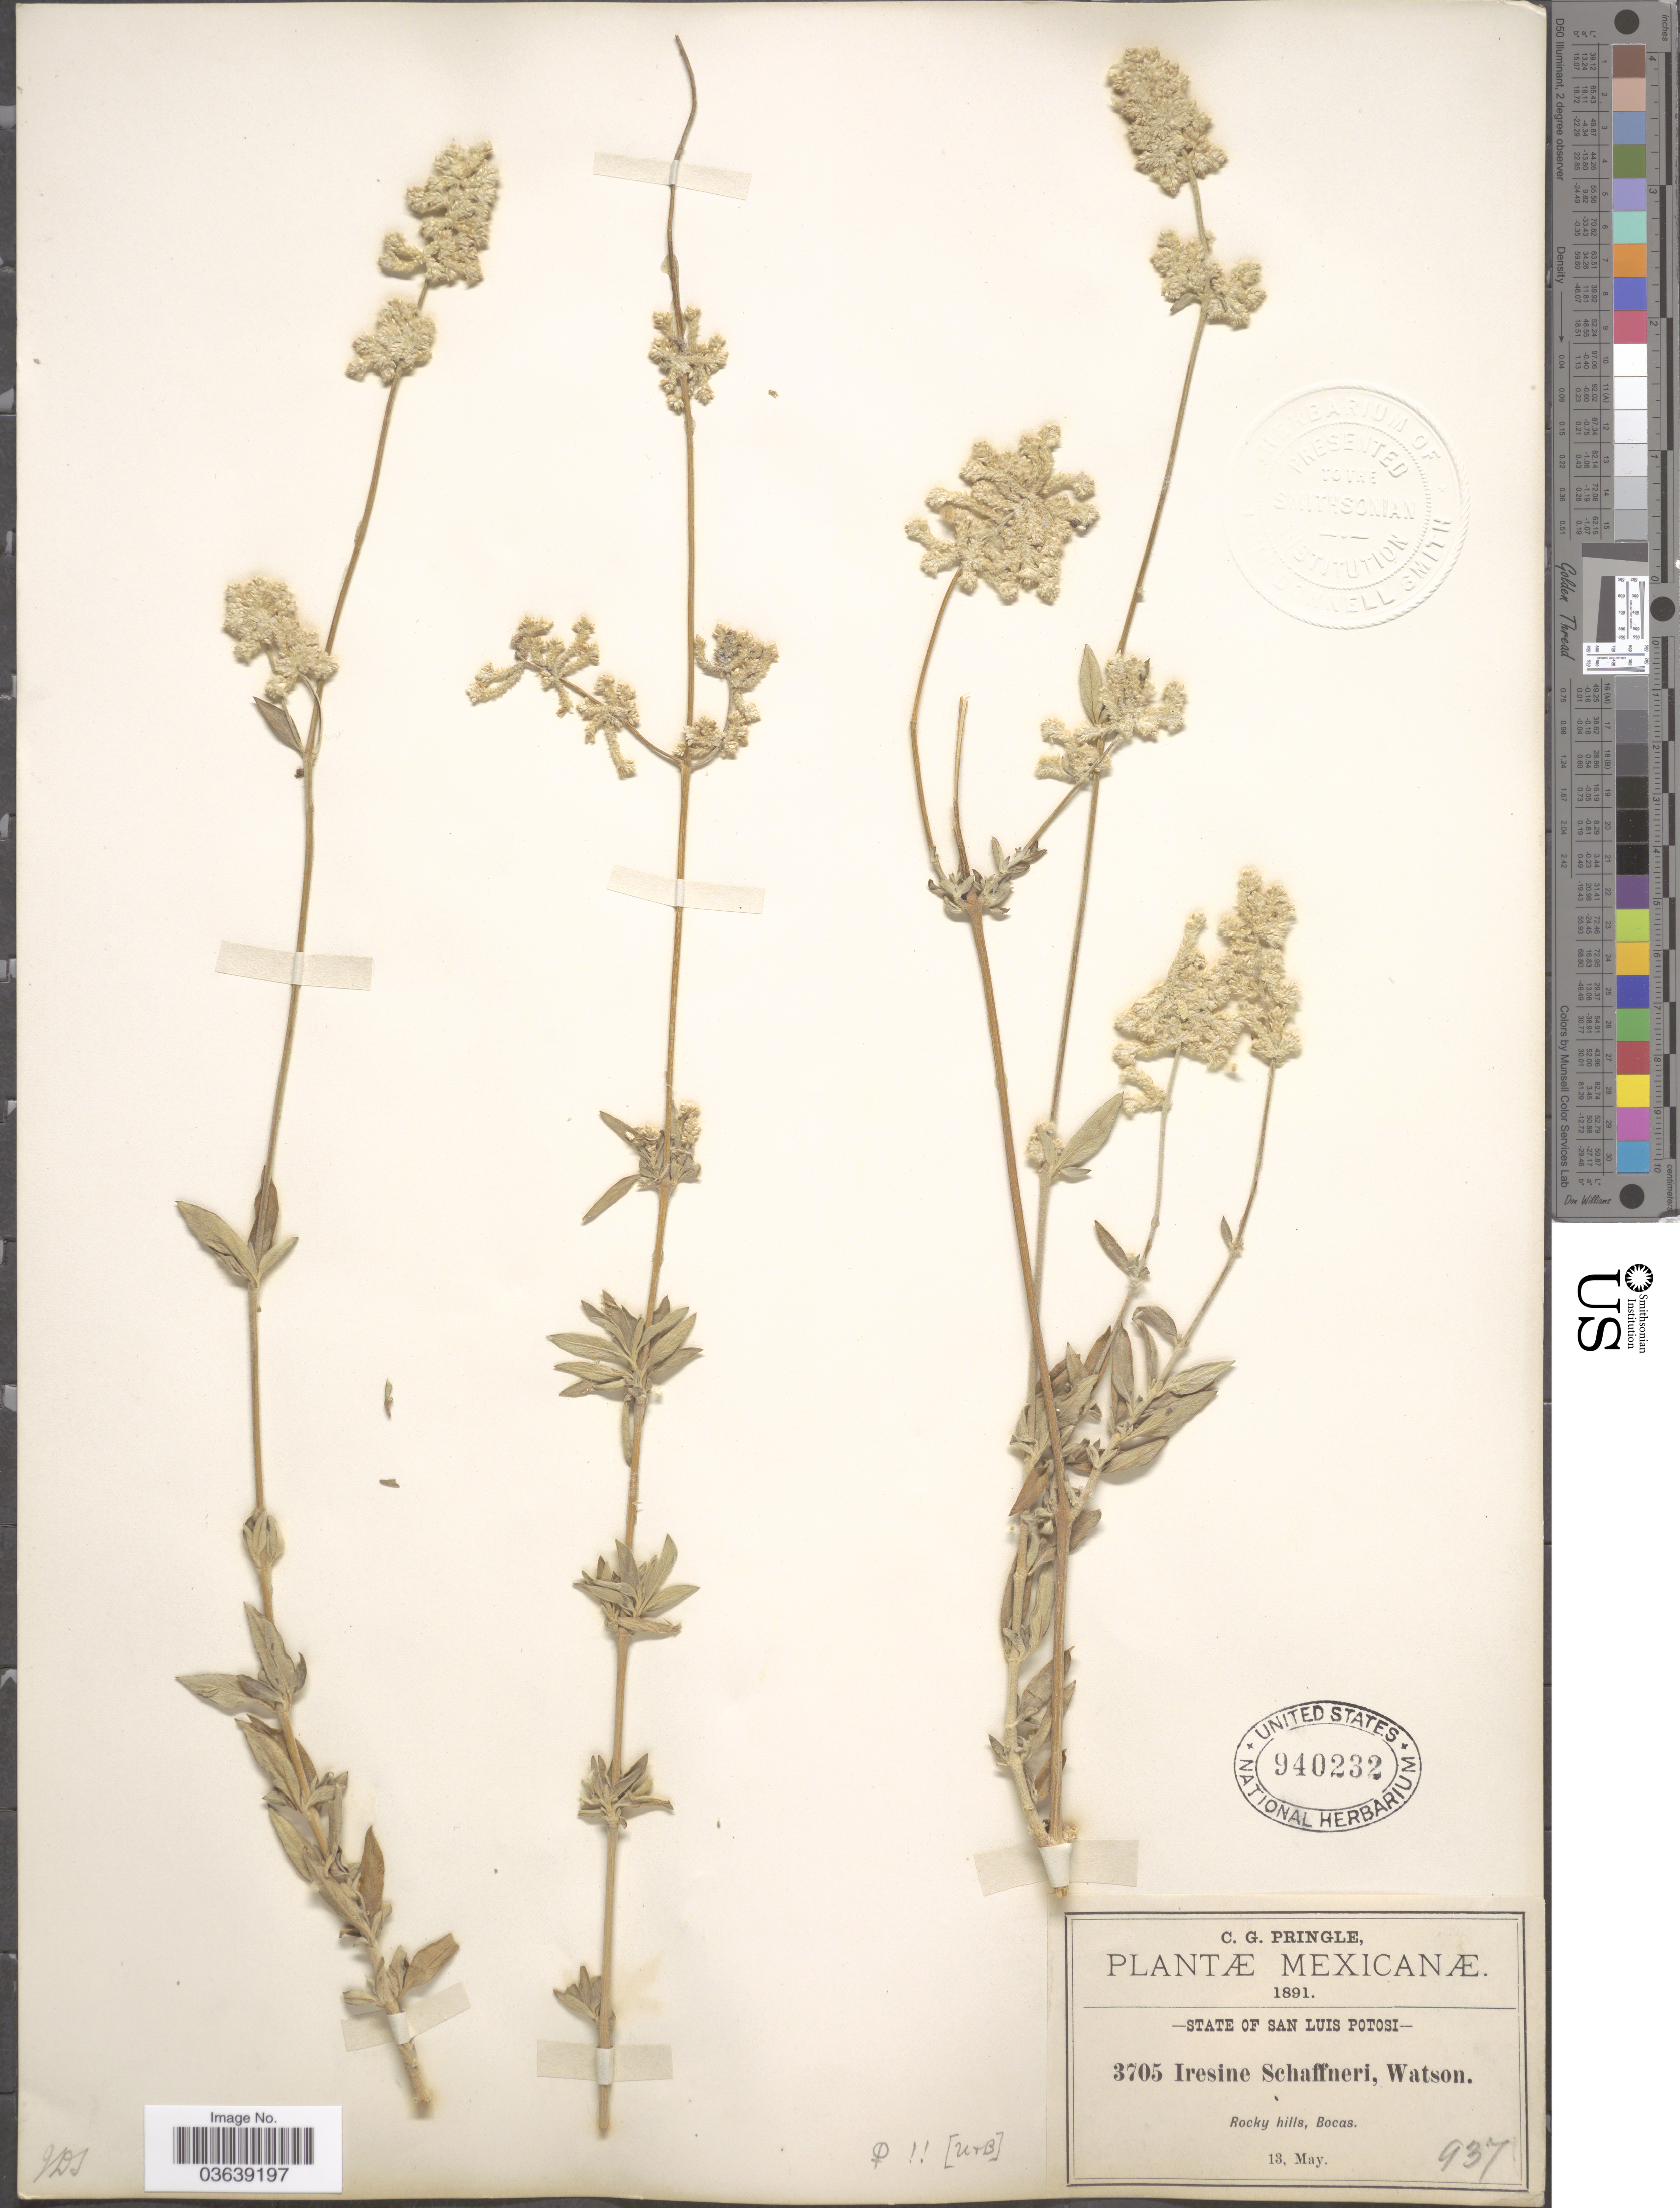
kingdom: Plantae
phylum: Tracheophyta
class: Magnoliopsida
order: Caryophyllales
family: Amaranthaceae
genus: Iresine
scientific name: Iresine schaffneri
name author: S. Watson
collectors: C. G. Pringle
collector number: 3705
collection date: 1891-05-13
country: Mexico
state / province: San Luis Potosí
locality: Bocas.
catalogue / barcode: US 940232